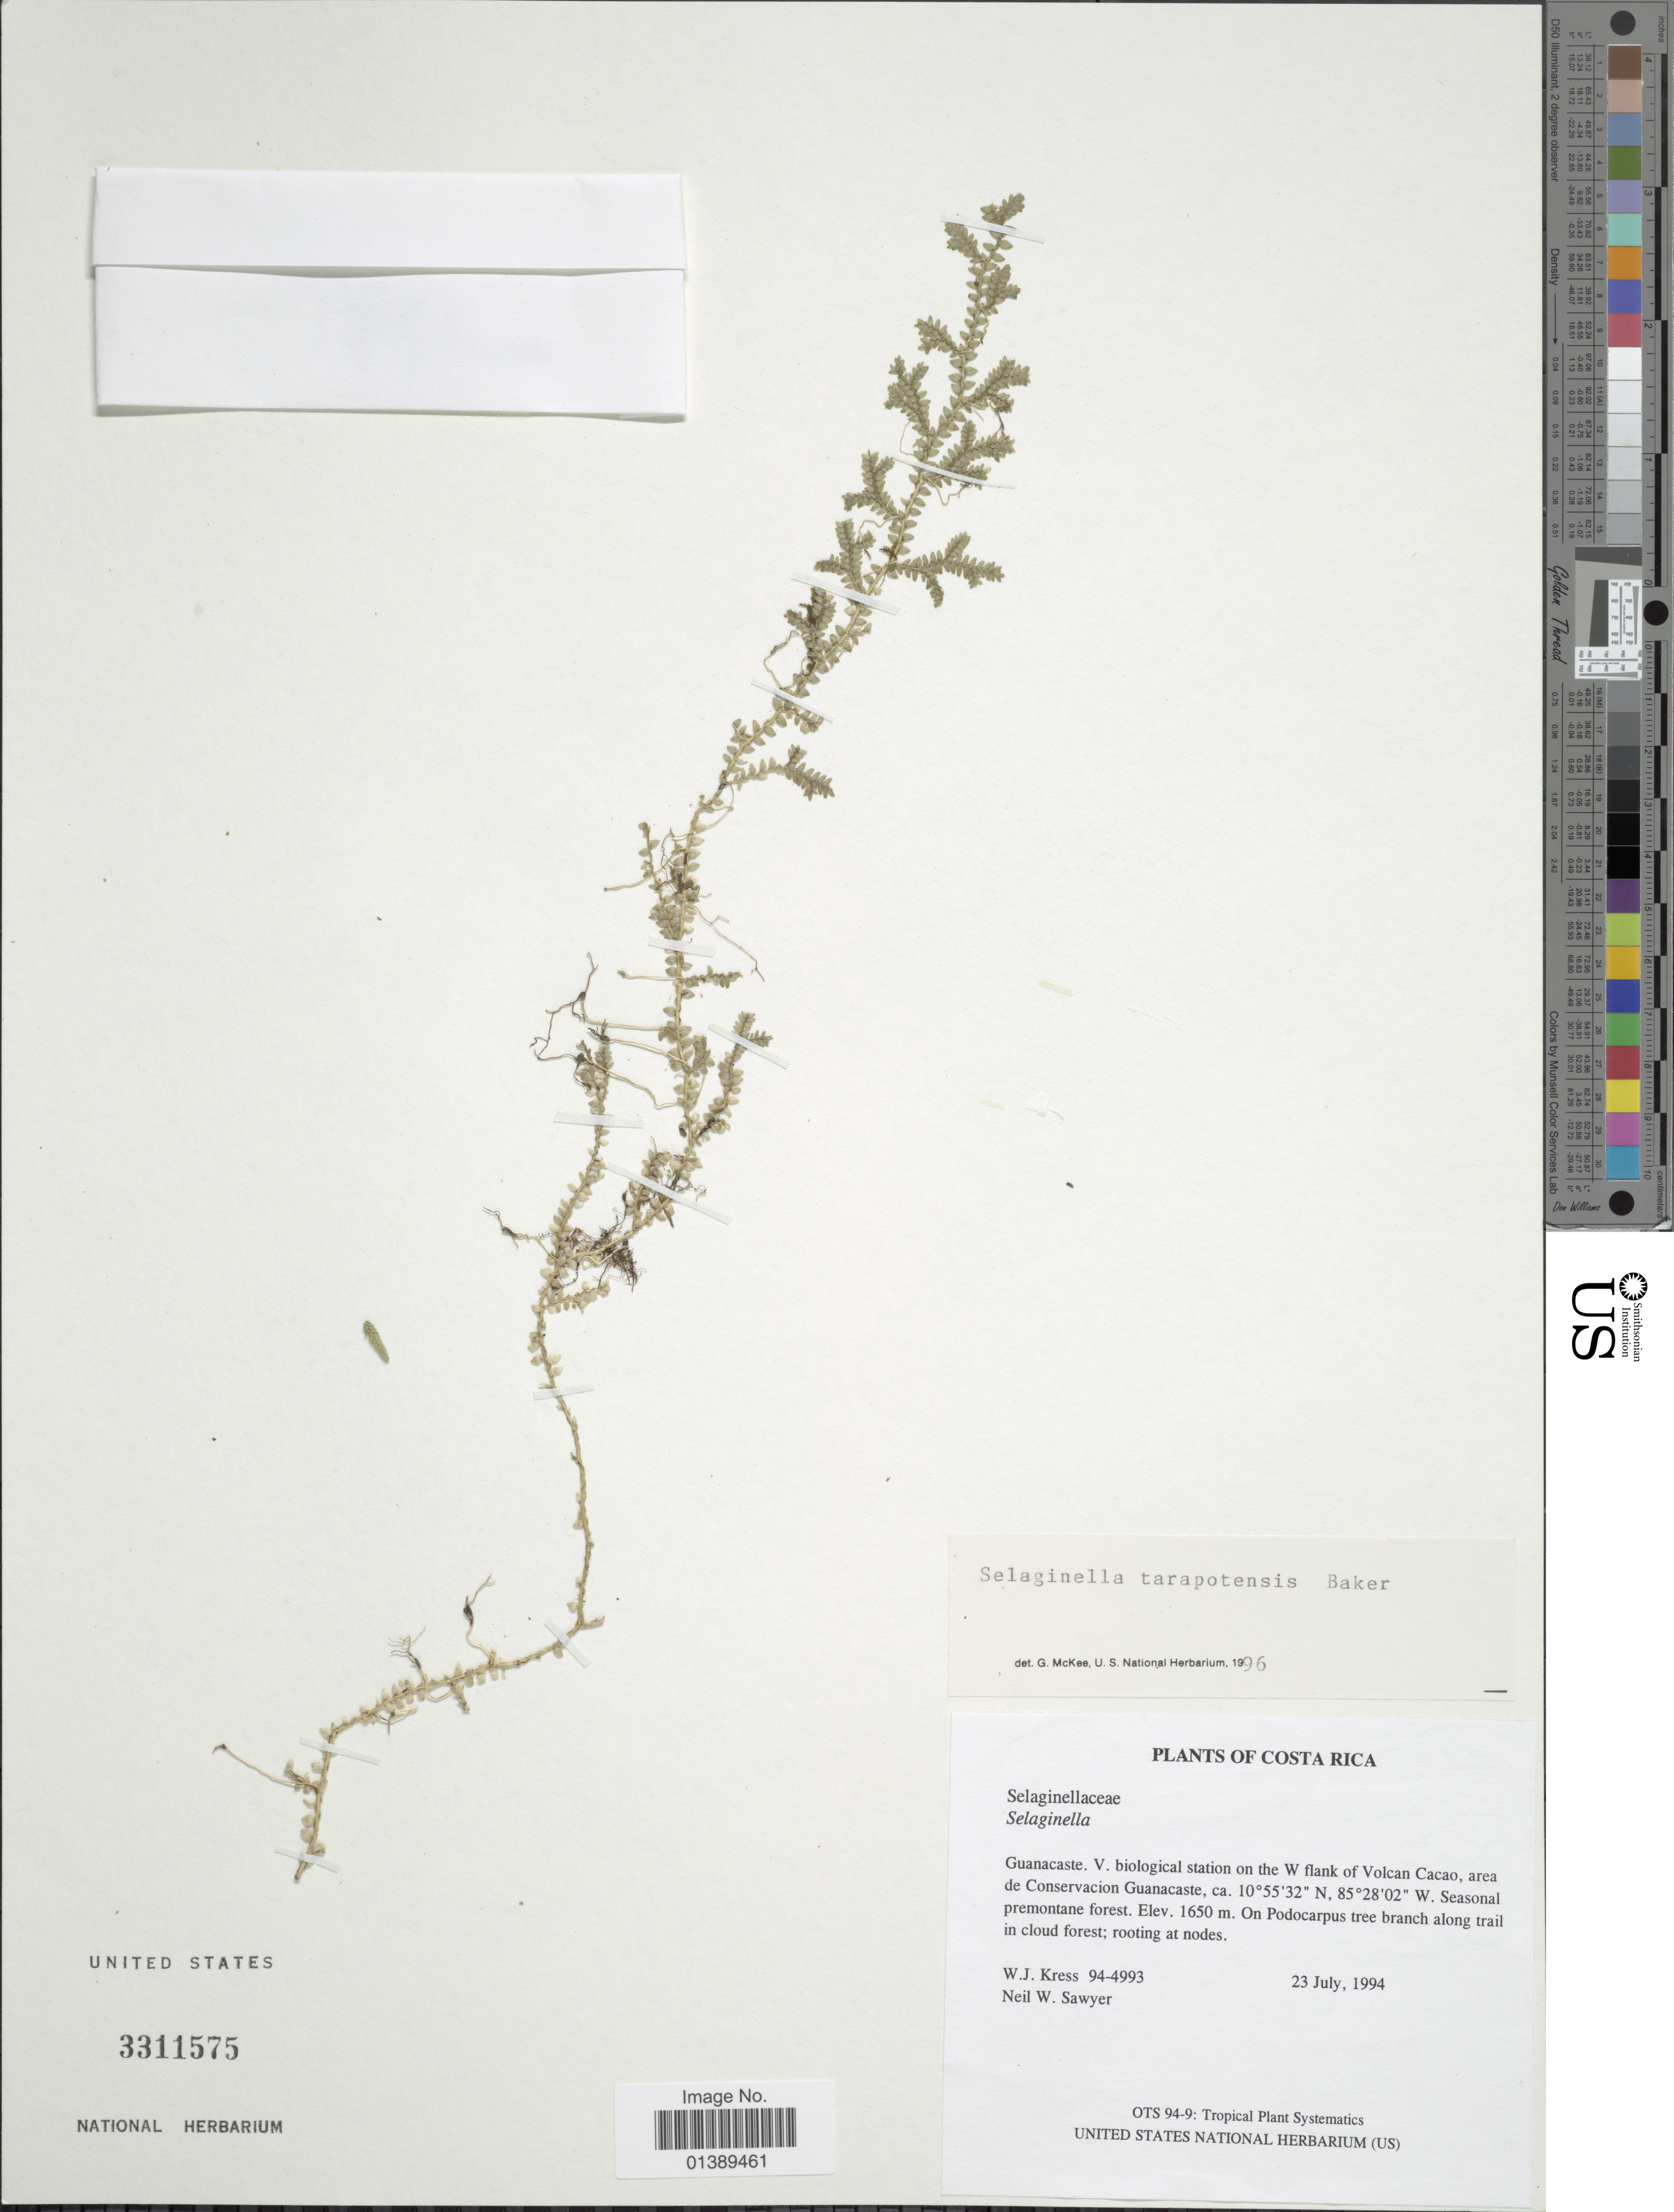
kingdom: Plantae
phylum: Tracheophyta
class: Lycopodiopsida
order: Selaginellales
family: Selaginellaceae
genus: Selaginella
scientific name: Selaginella tarapotensis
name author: Baker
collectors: W. J. Kress & N. W. Sawyer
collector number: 94-4993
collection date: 1994-07-23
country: Costa Rica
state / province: Guanacaste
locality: V. Biological station on the W flank of Volcan Cacao, area de Conservacion Guanacaste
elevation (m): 1650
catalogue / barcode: US 3311575